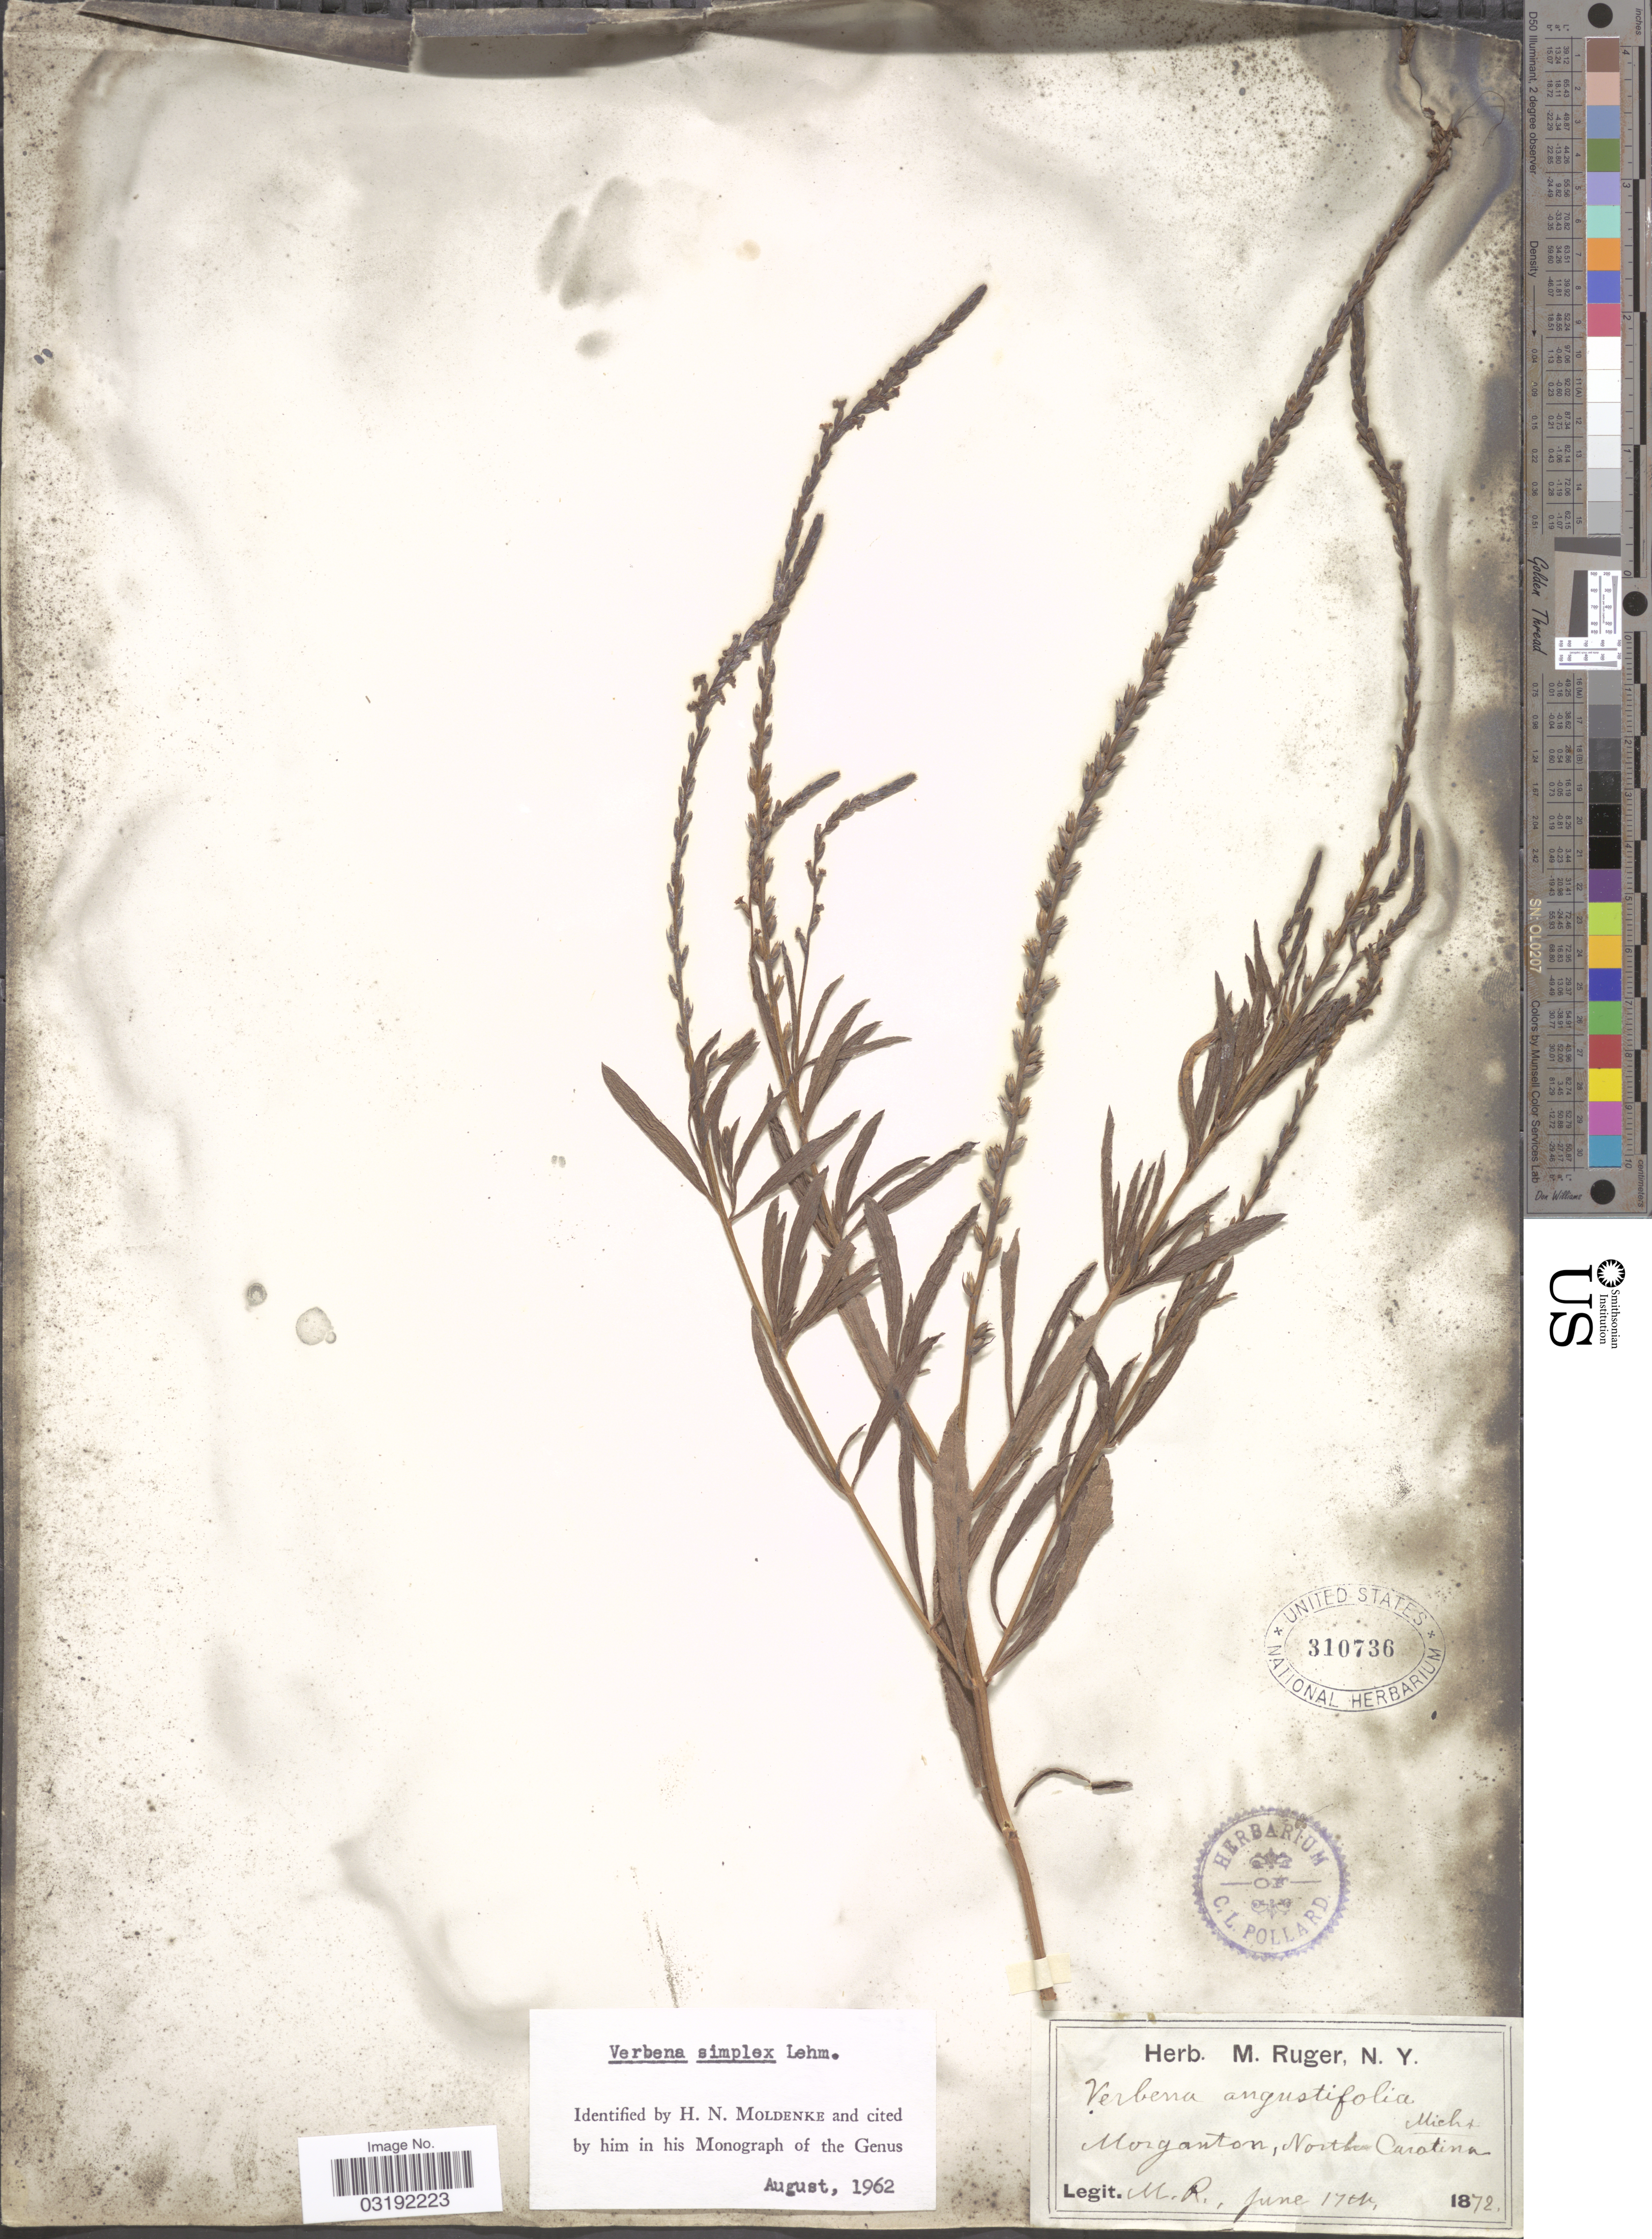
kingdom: Plantae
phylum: Tracheophyta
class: Magnoliopsida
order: Lamiales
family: Verbenaceae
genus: Verbena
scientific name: Verbena simplex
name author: F. Lehm.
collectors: M. Ruger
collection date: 1872-06-17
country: United States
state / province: North Carolina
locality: Morganton.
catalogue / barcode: US 310736